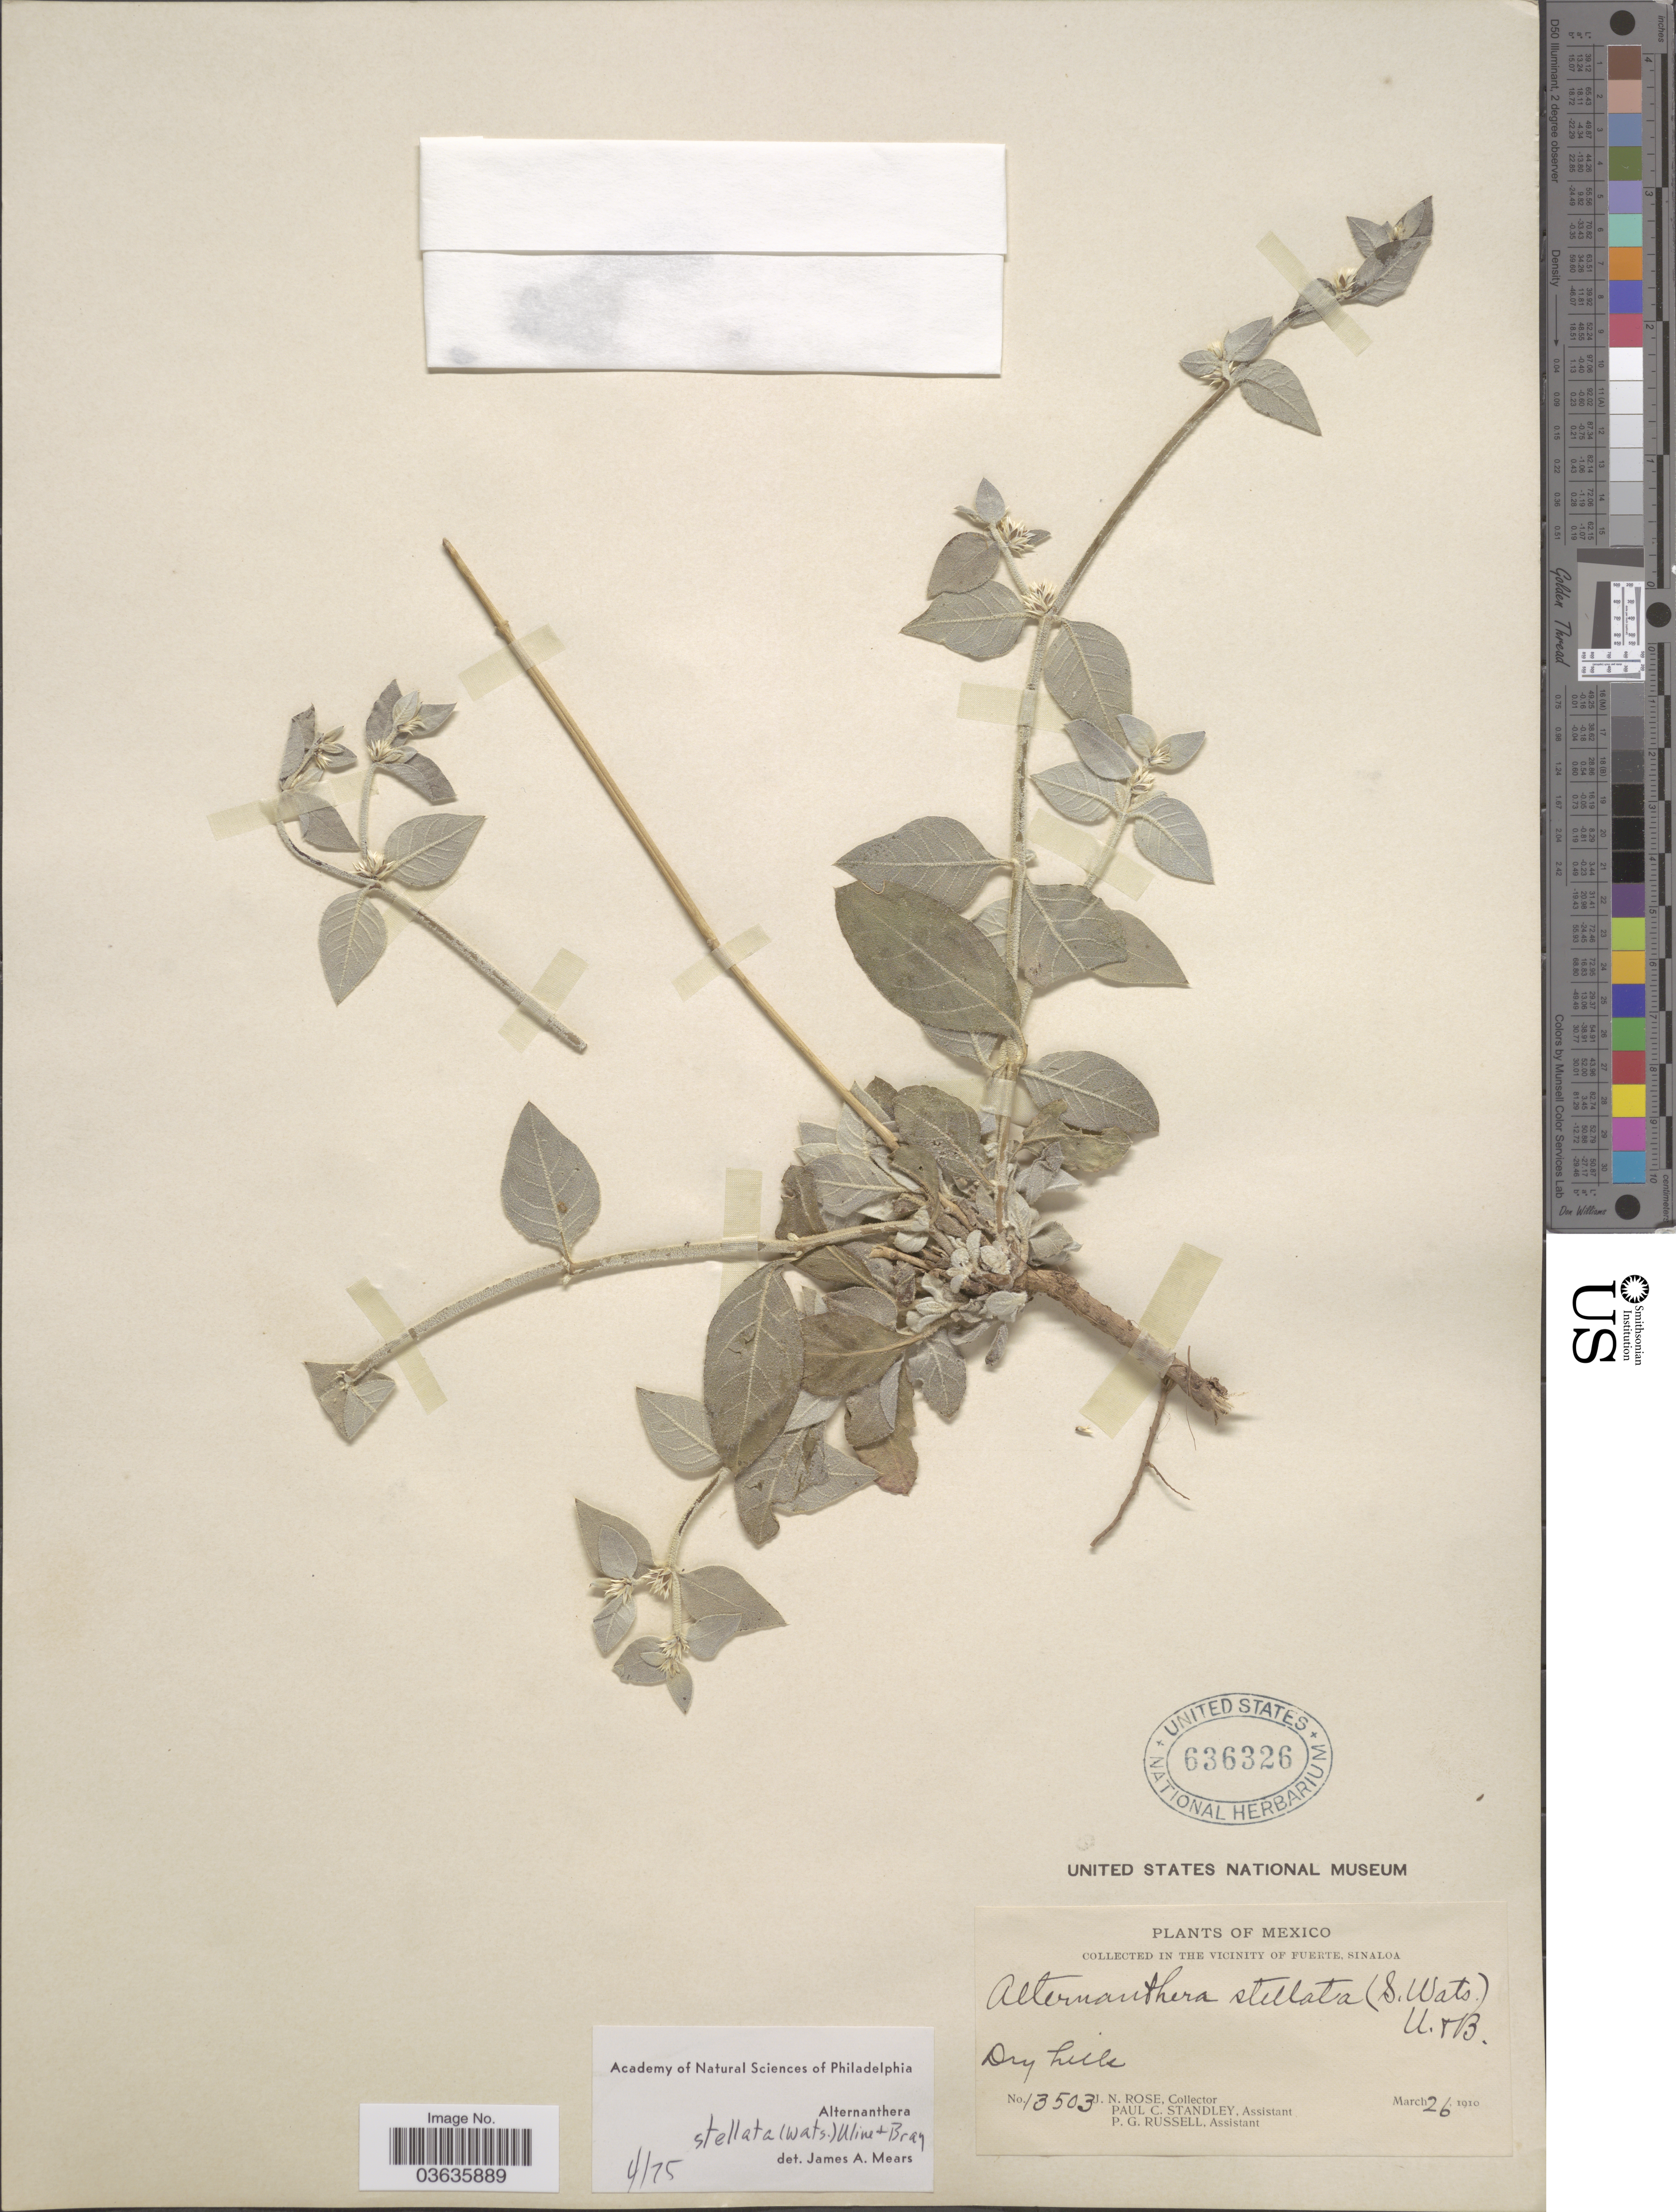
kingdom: Plantae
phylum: Tracheophyta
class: Magnoliopsida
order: Caryophyllales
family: Amaranthaceae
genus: Alternanthera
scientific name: Alternanthera stellata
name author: (S. Watson) Uline & W.L. Bray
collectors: J. N. Rose, P. C. Standley & P. G. Russell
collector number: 13503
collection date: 1910-03-26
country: Mexico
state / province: Sinaloa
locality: Vicinity of Fuerte.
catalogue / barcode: US 636326